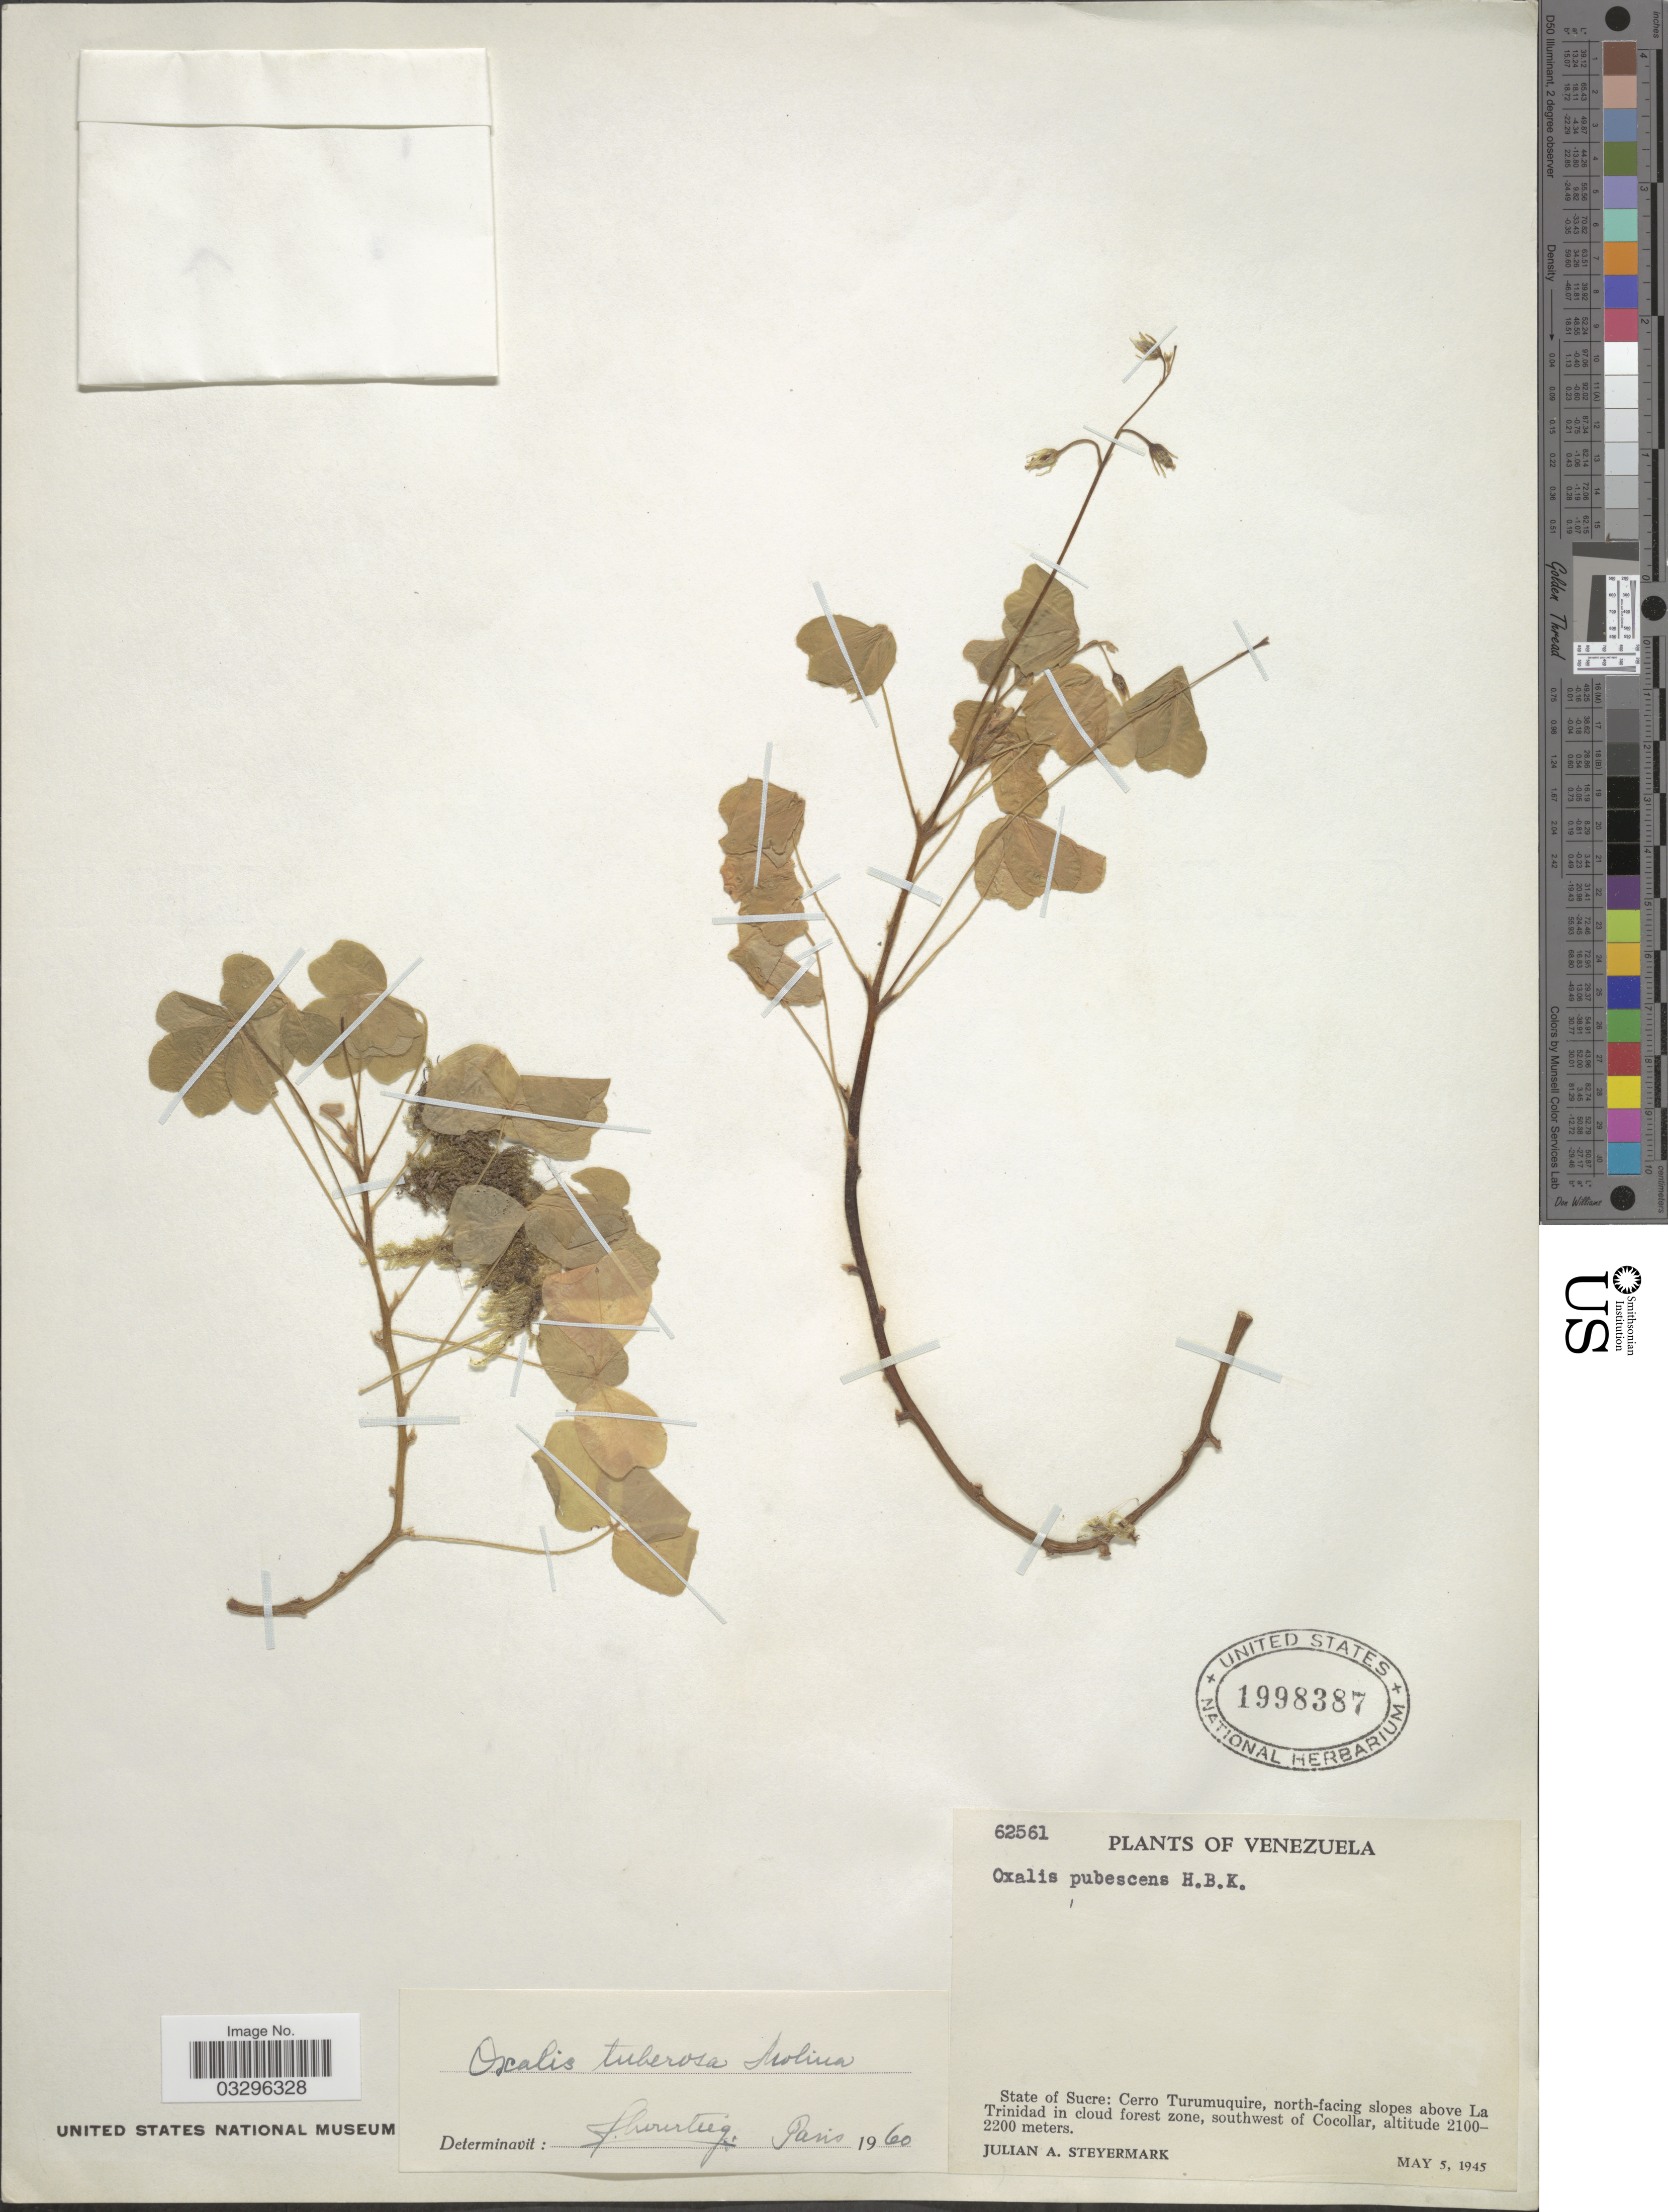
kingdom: Plantae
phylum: Tracheophyta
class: Magnoliopsida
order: Oxalidales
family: Oxalidaceae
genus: Oxalis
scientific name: Oxalis tuberosa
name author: Molina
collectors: J. Steyermark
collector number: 62561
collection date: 1945-05-05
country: Venezuela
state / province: Sucre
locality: Cerro Turumiquire, north-facing slopes above La Trinidad in cloud forest zone, southwest of Cocollar.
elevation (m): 2100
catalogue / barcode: US 1998387